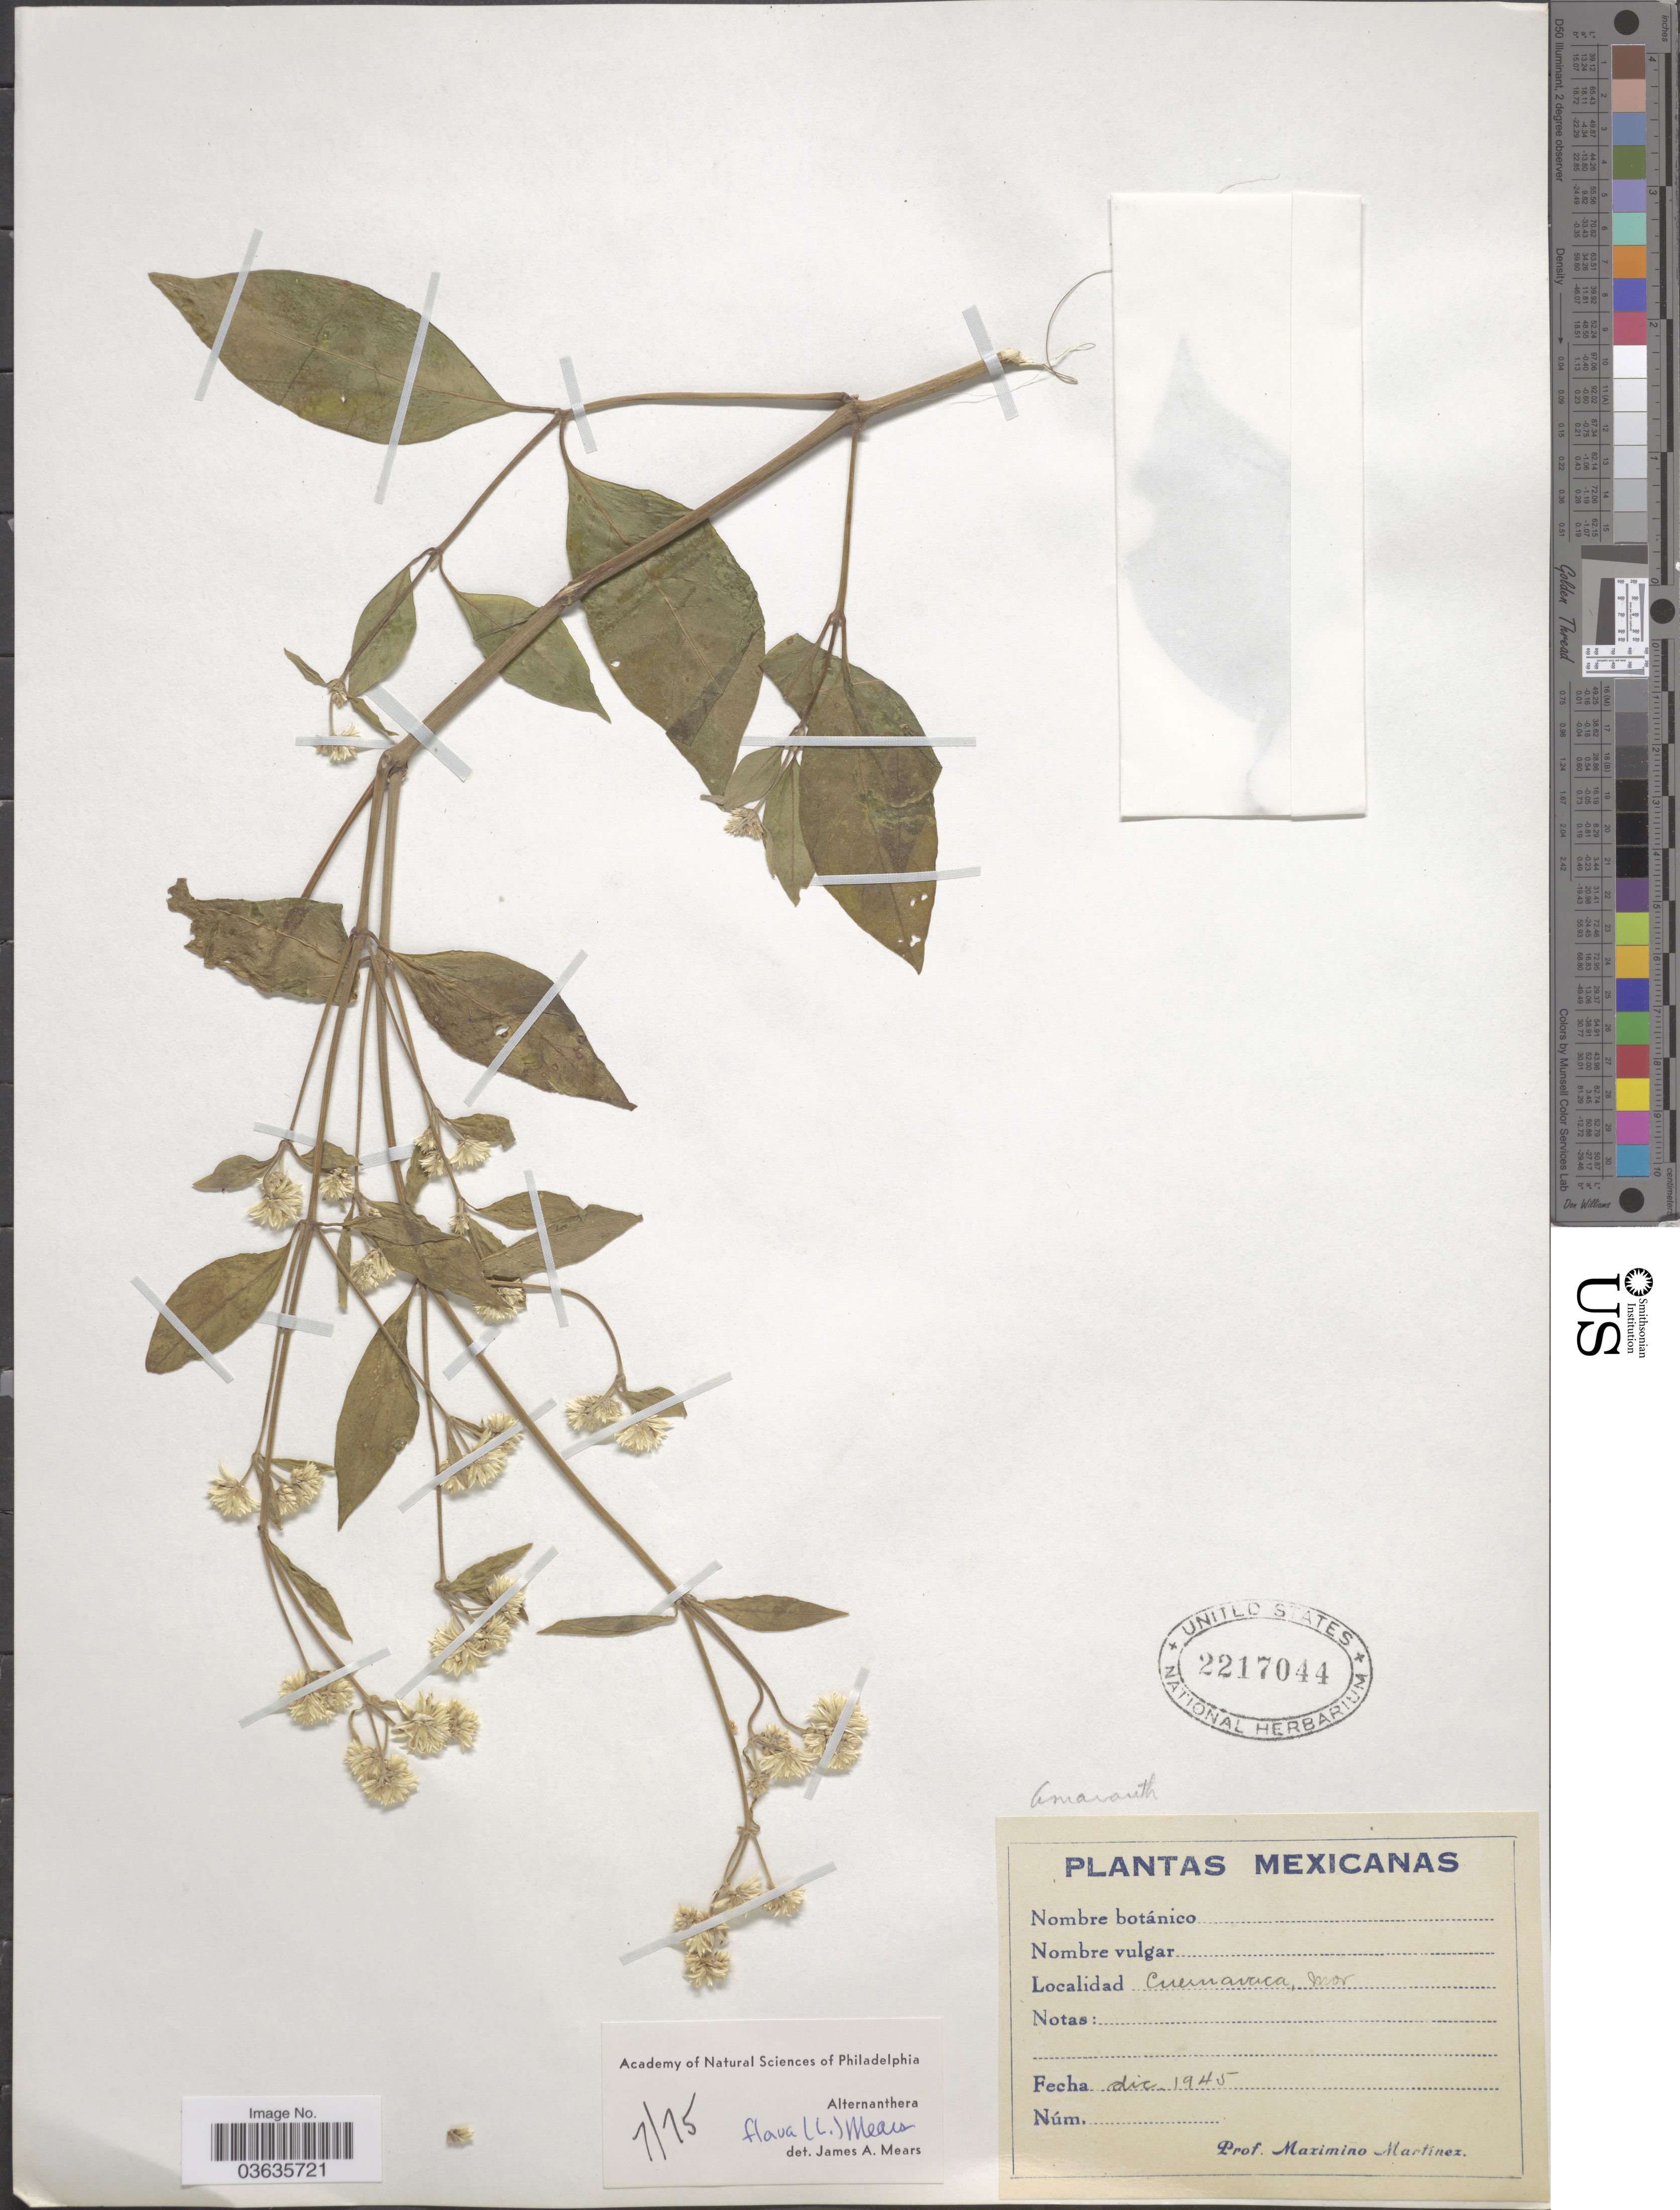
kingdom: Plantae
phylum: Tracheophyta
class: Magnoliopsida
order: Caryophyllales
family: Amaranthaceae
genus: Alternanthera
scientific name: Alternanthera flava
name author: (L.) Mears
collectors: M. Martínez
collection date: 1945-12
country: Mexico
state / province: Morelos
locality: Cuernavaca.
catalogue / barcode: US 2217044